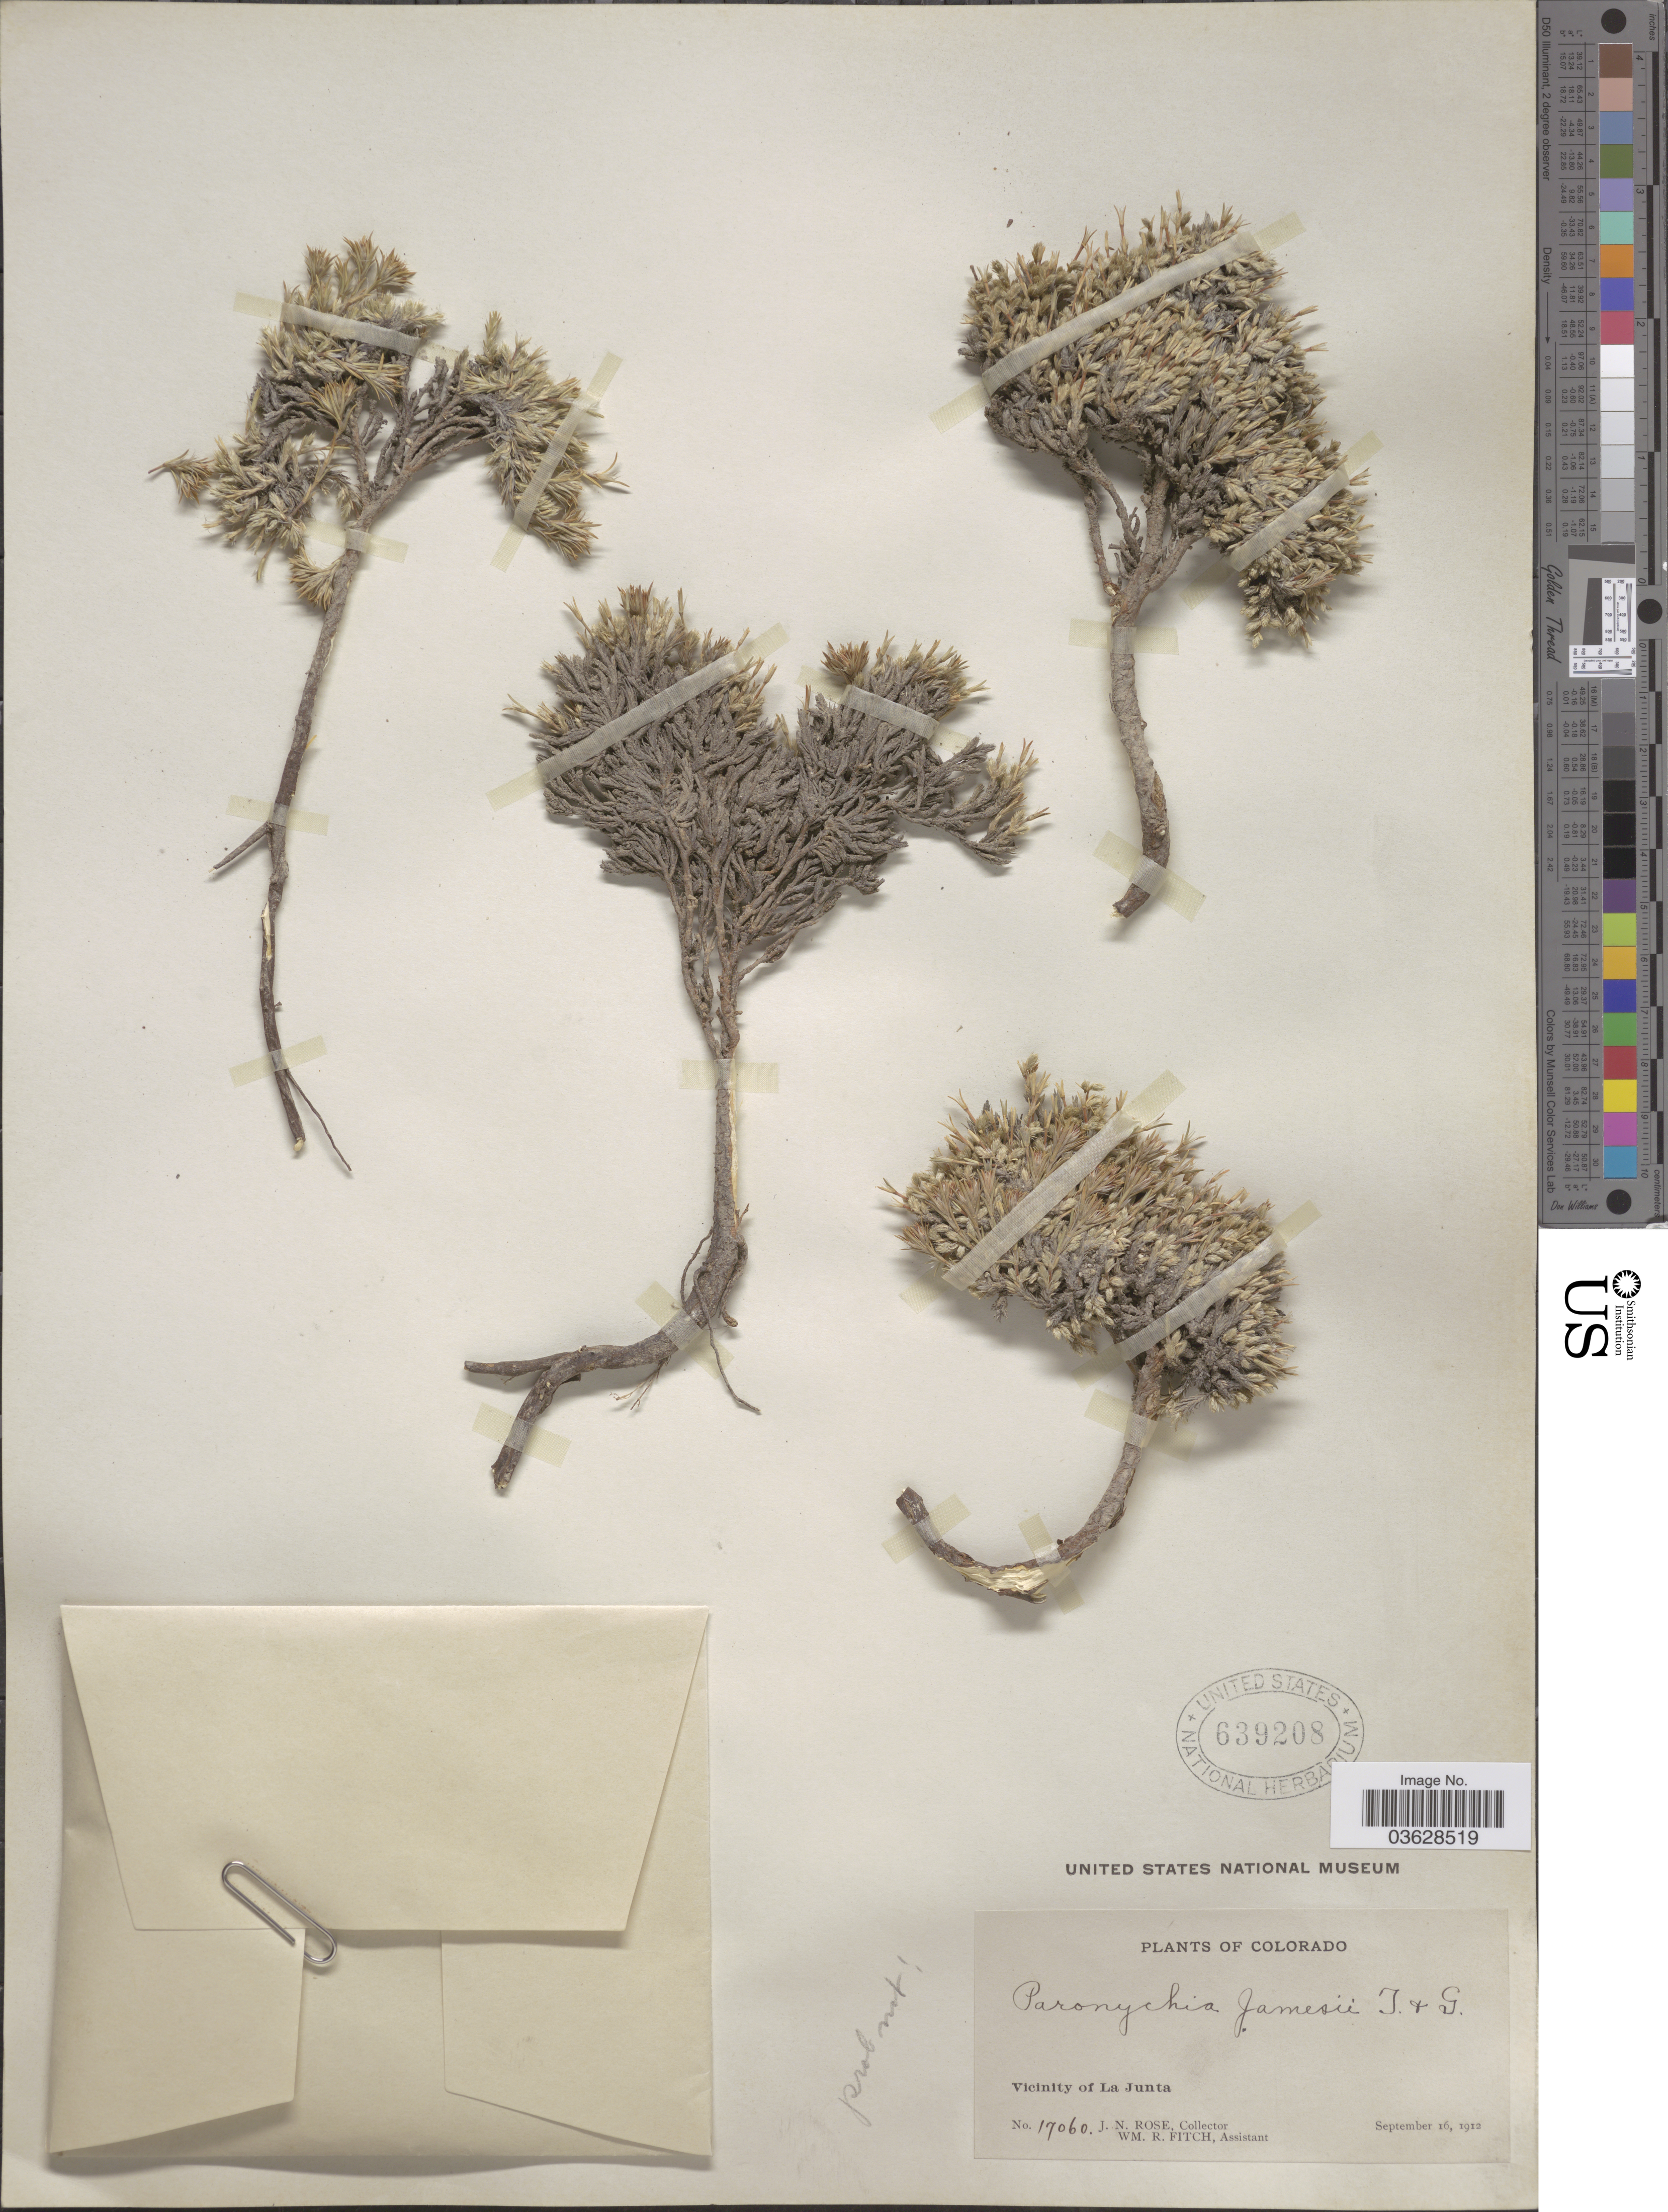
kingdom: Plantae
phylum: Tracheophyta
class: Magnoliopsida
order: Caryophyllales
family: Caryophyllaceae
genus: Paronychia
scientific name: Paronychia jamesii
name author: Torr. & A. Gray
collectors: J. N. Rose & W. R. Fitch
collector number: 17060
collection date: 1912-09-16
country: United States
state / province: Colorado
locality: Vicinity of La Junta.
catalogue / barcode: US 639208